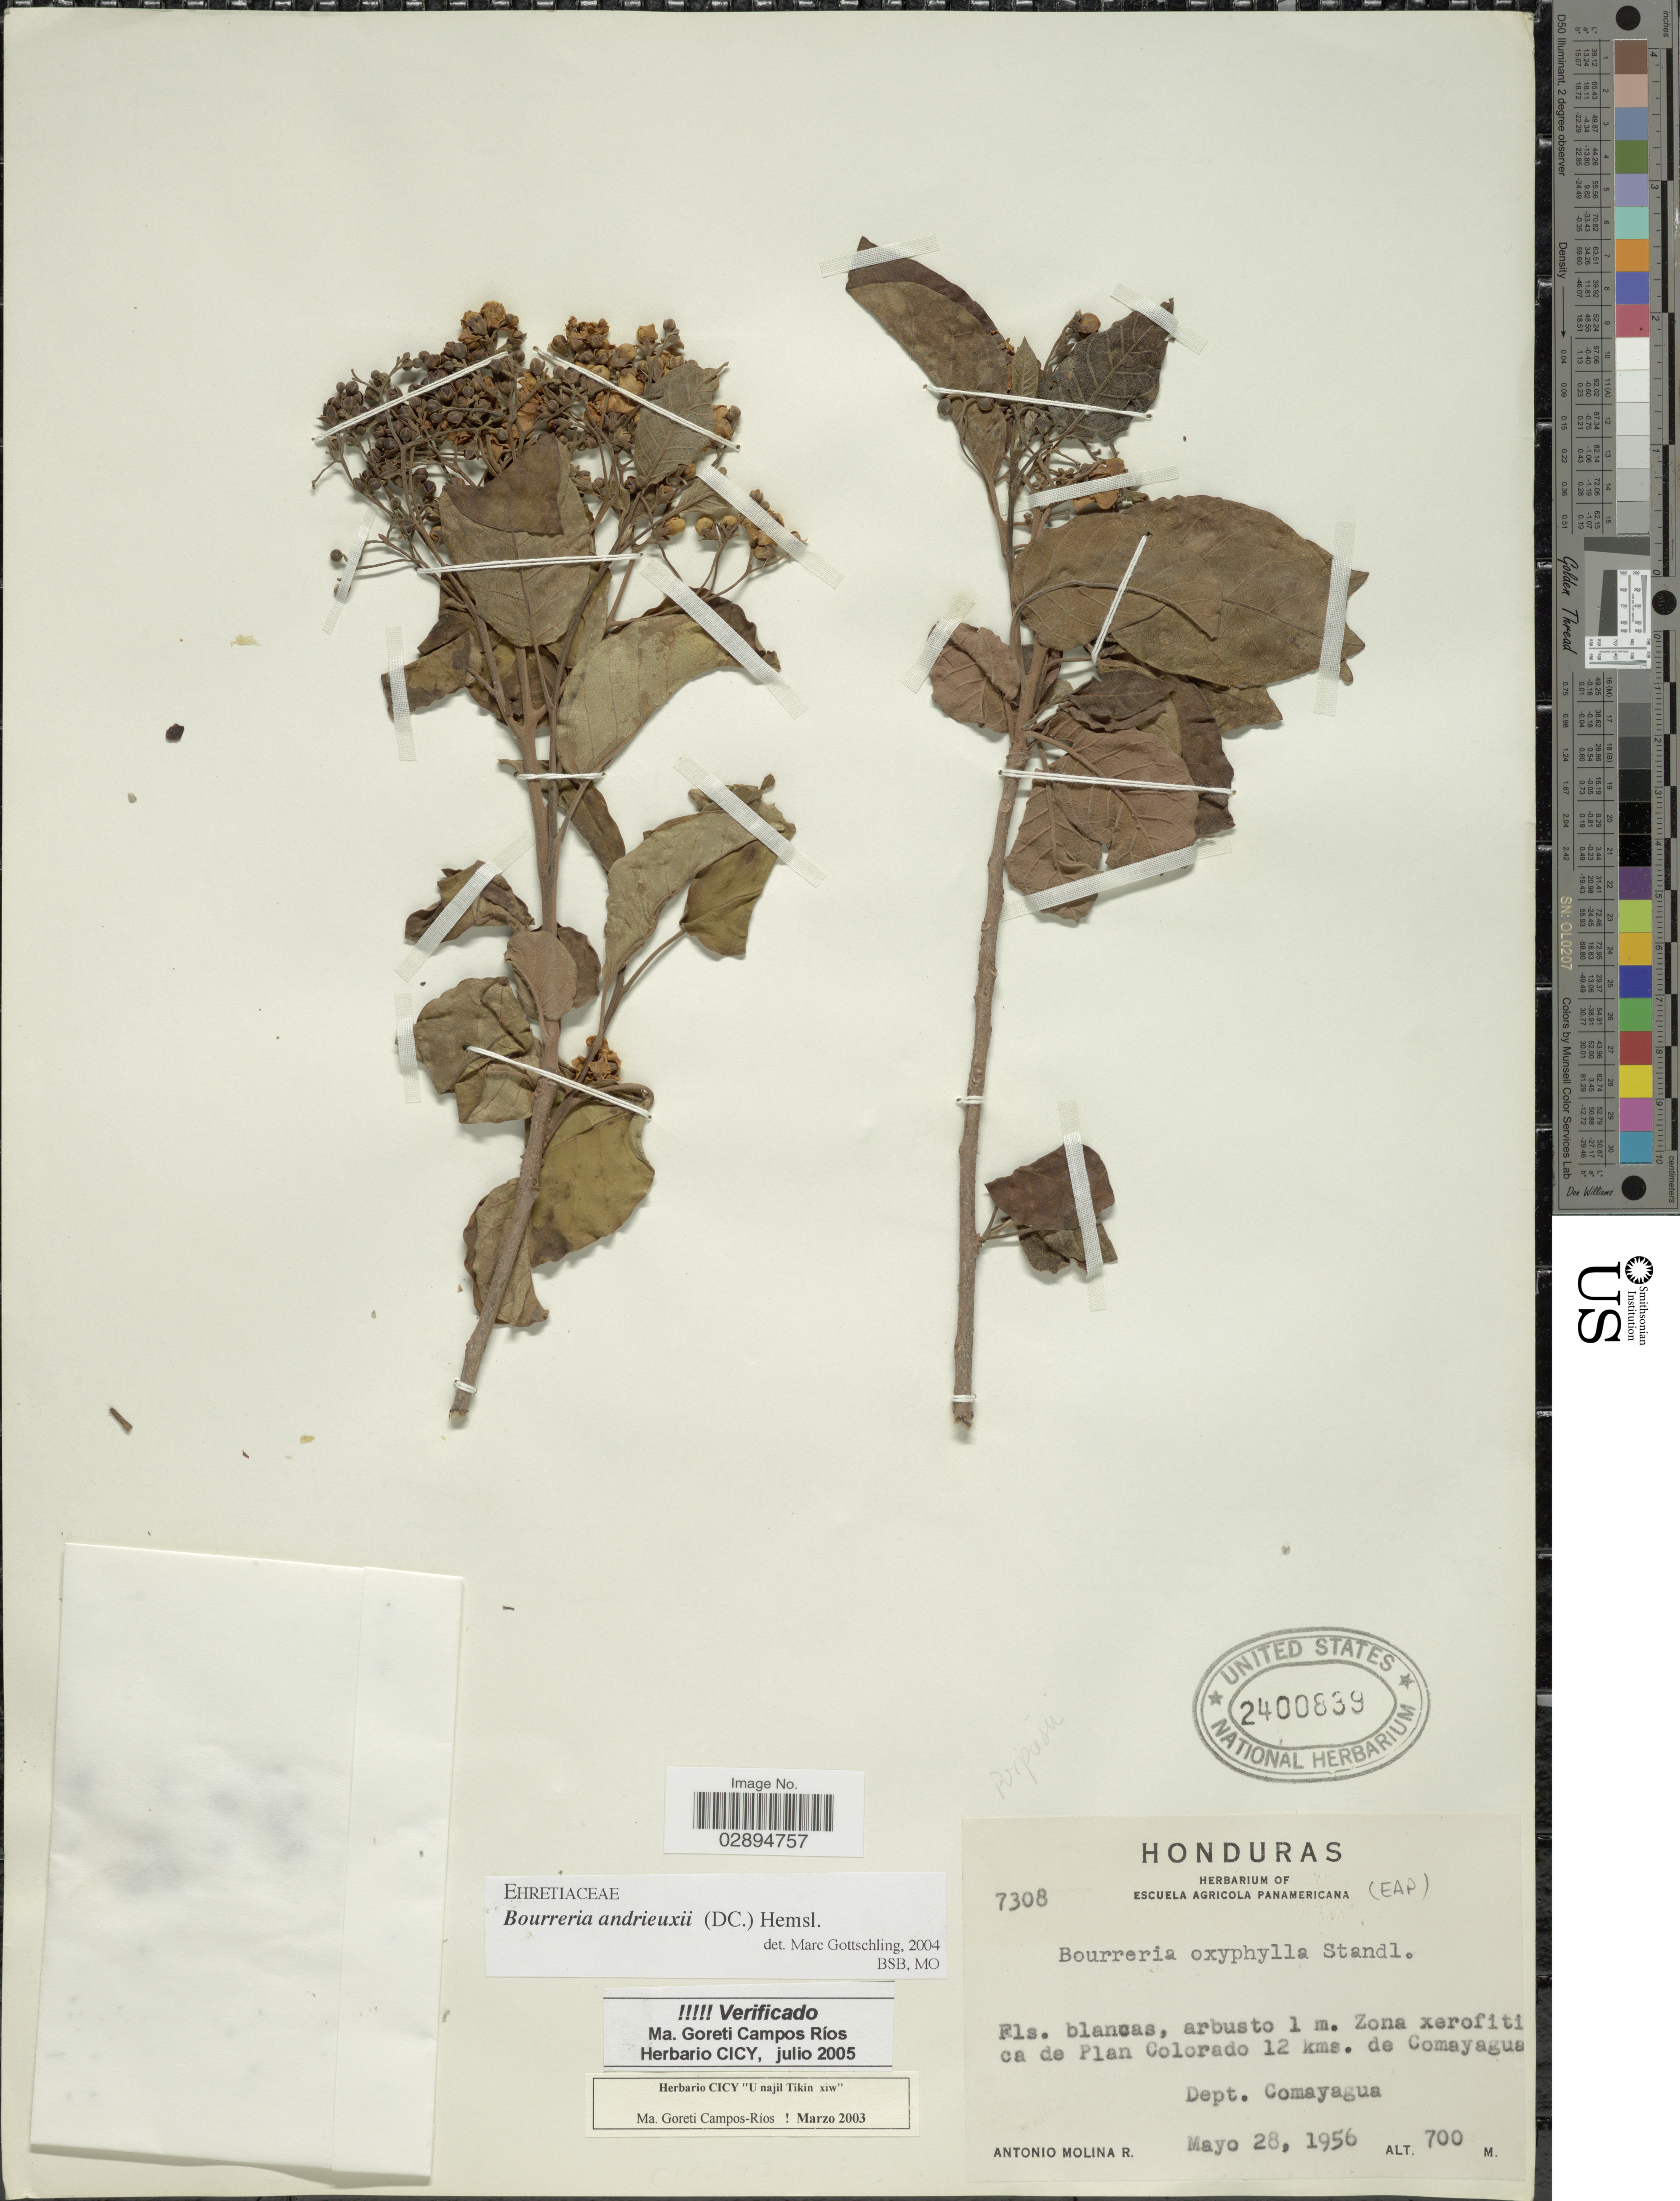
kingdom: Plantae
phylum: Tracheophyta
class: Magnoliopsida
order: Boraginales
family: Ehretiaceae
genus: Bourreria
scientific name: Bourreria huanita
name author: (Lex.) Hemsl.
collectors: A. Molina R.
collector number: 7308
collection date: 1956-05-28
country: Honduras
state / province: Comayagua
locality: Ca de Plan Colorado 12 kms. de Comayagua. Dept. Comayagua.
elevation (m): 700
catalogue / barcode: US 2400839